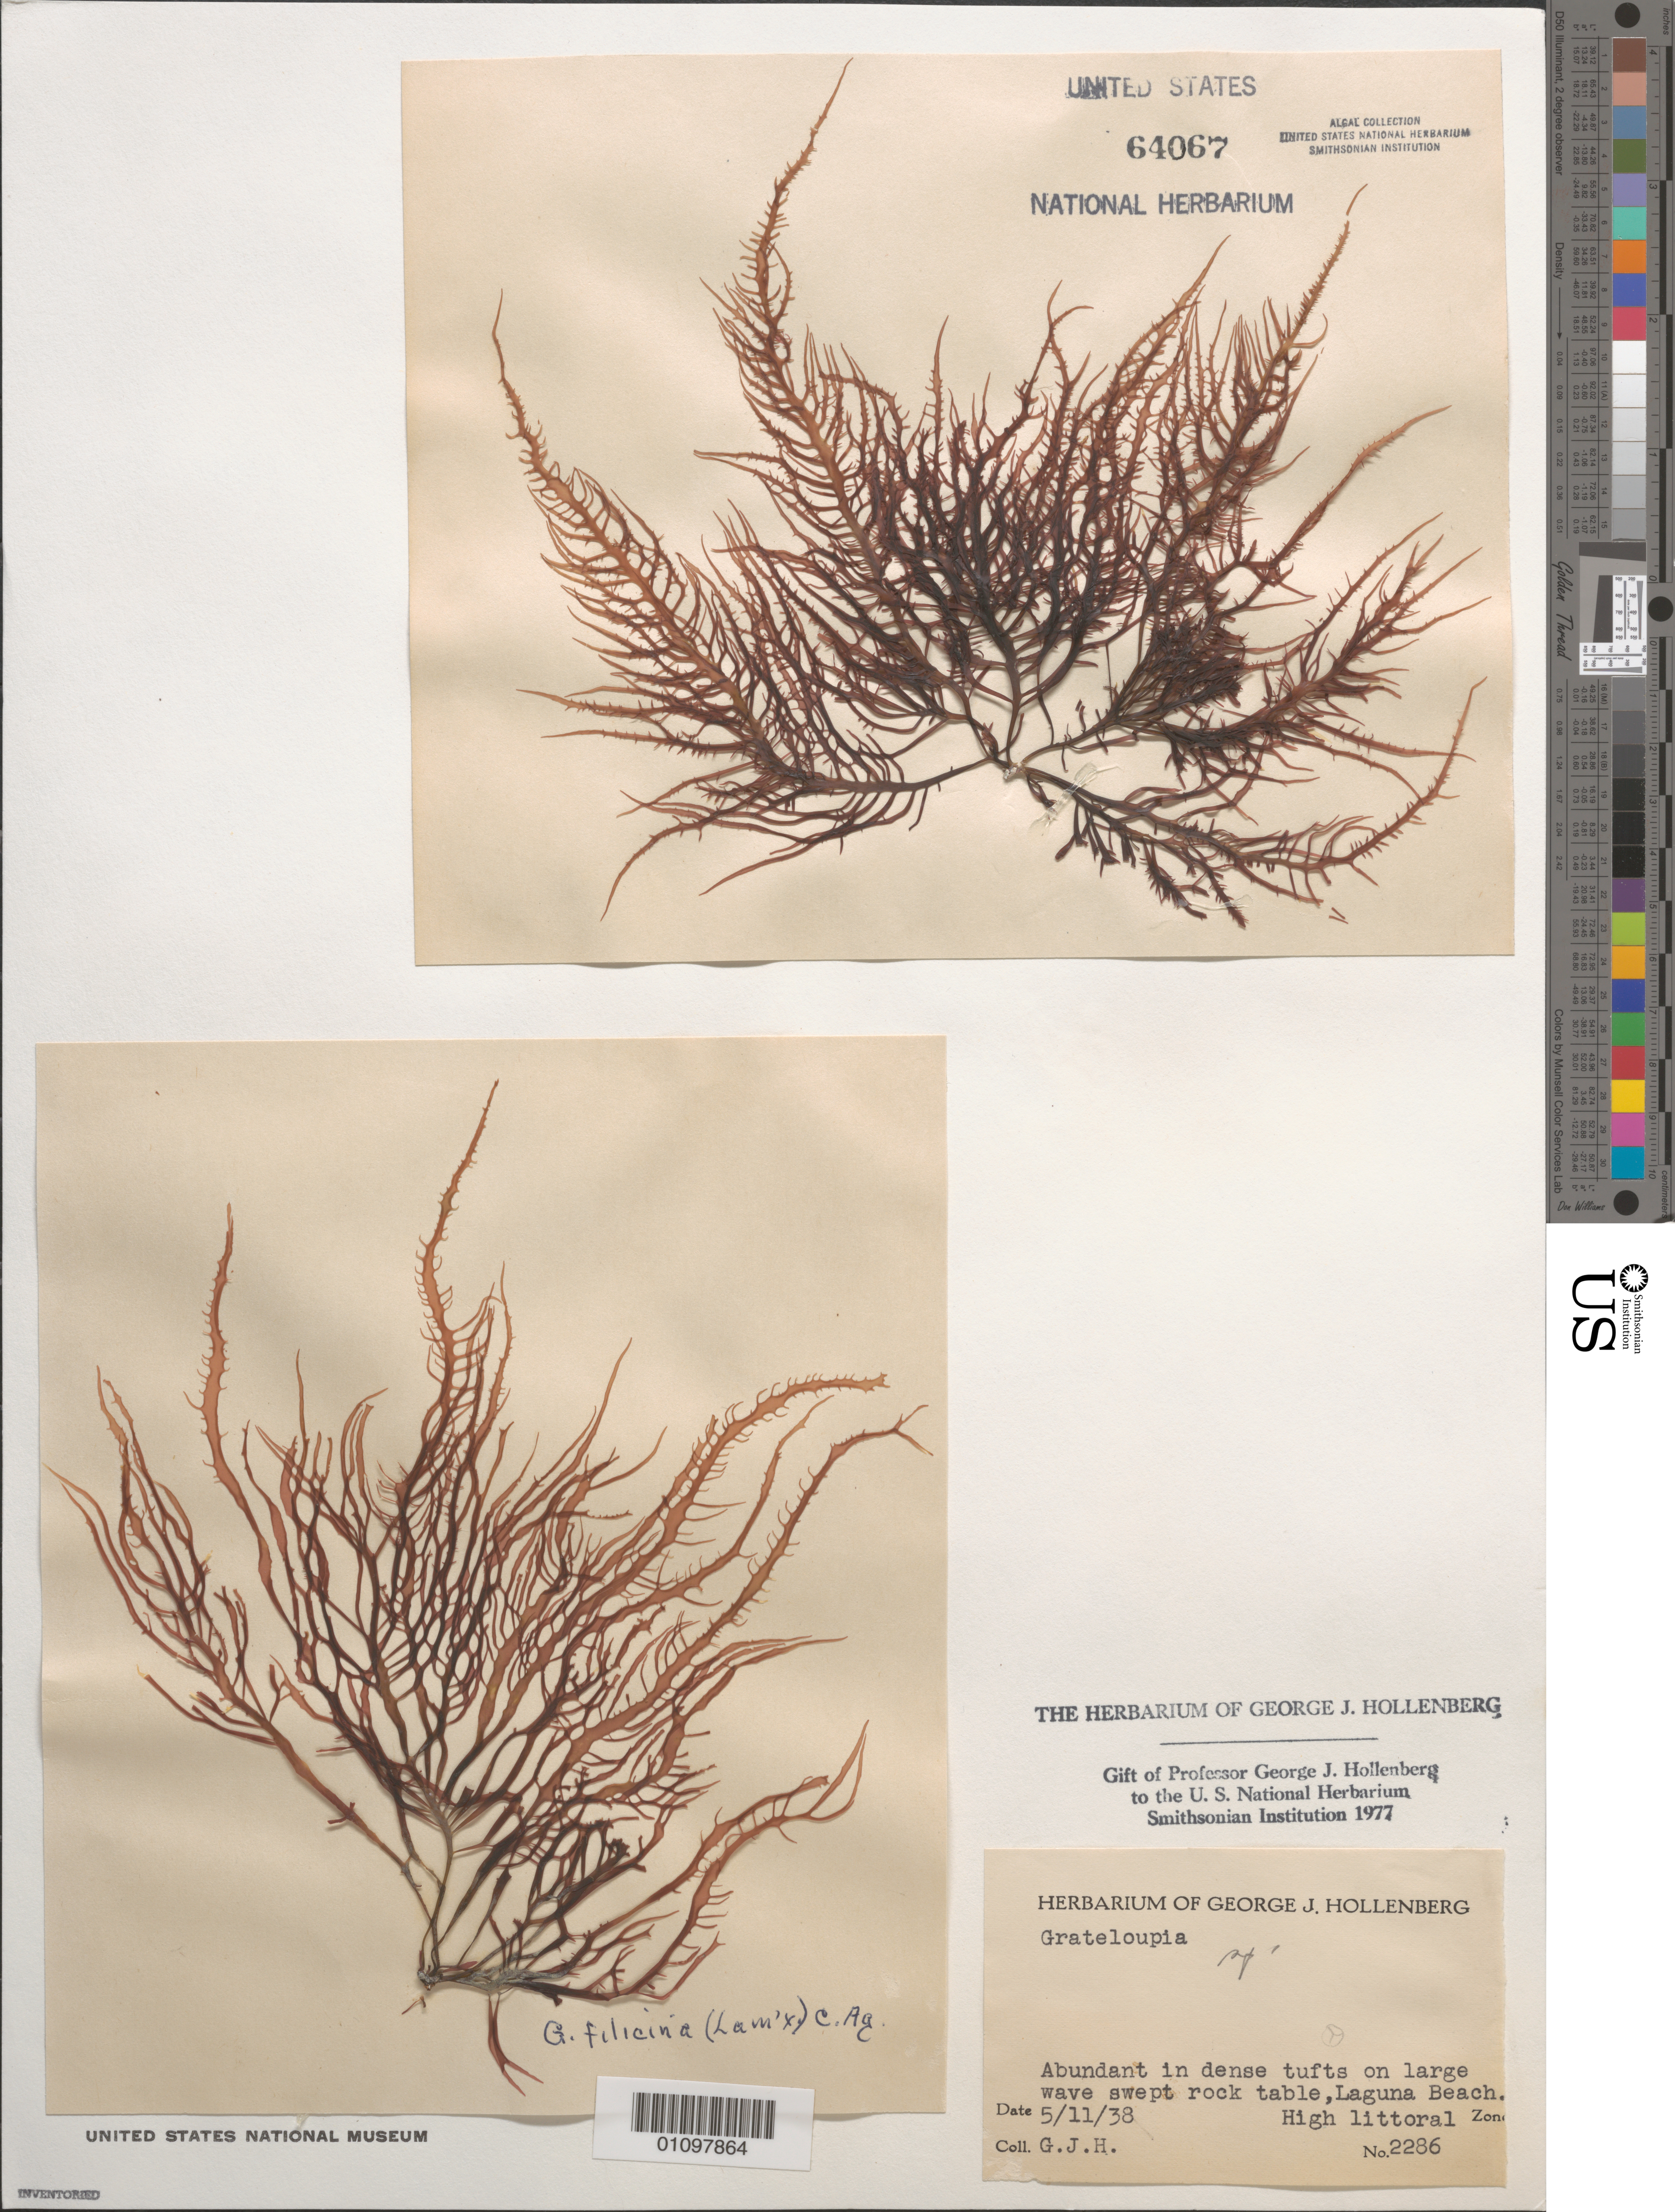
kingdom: Plantae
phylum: Rhodophyta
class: Florideophyceae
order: Halymeniales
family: Halymeniaceae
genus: Grateloupia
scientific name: Grateloupia filicina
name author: (J.V.Lamouroux) C. Agardh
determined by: Hollenberg, George J.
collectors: G. Hollenberg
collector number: GJH 2286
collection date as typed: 11 May 1938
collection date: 1938-05-11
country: United States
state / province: California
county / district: Orange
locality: Laguna Beach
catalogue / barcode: US 64067